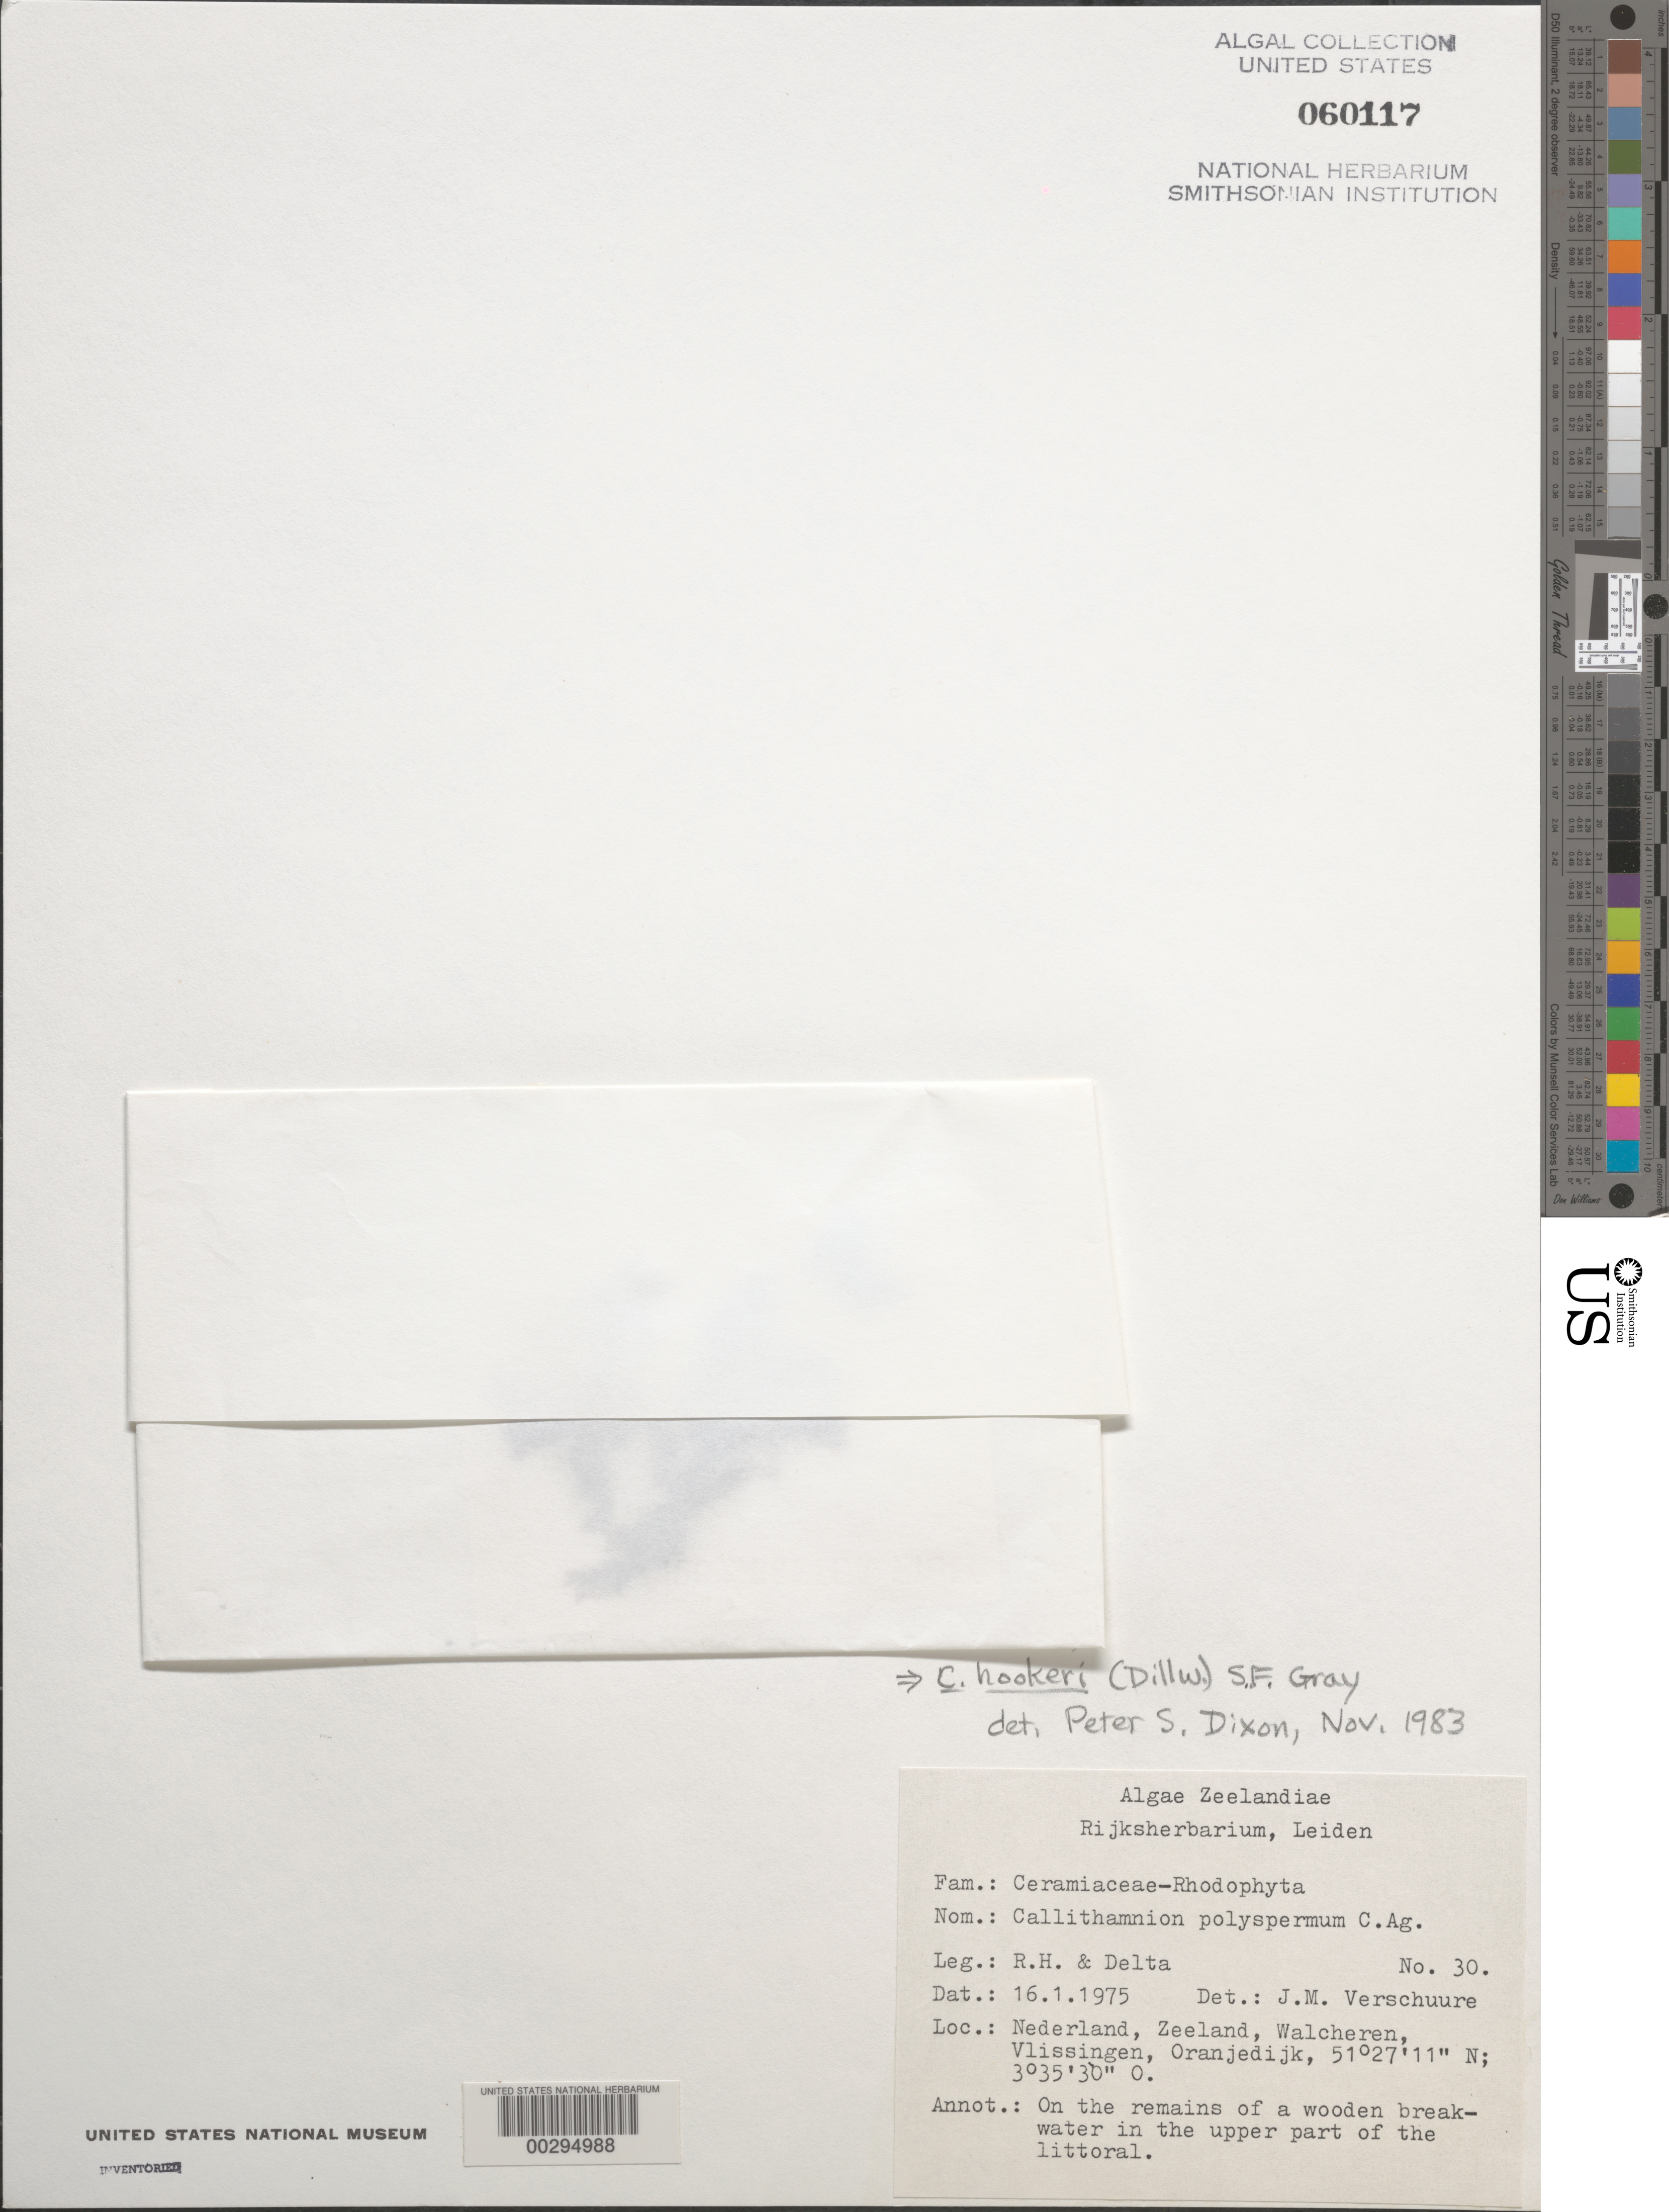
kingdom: Plantae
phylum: Rhodophyta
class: Florideophyceae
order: Ceramiales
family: Callithamniaceae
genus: Gaillona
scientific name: Gaillona hookeri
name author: (Dillwyn) A. Athanasiadis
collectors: R.H. & Delta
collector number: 30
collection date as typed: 16 Jan 1975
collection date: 1975-01-16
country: Netherlands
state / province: Zeeland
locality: Walcheren, vlissingeren, oranjedijk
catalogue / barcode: US 60117